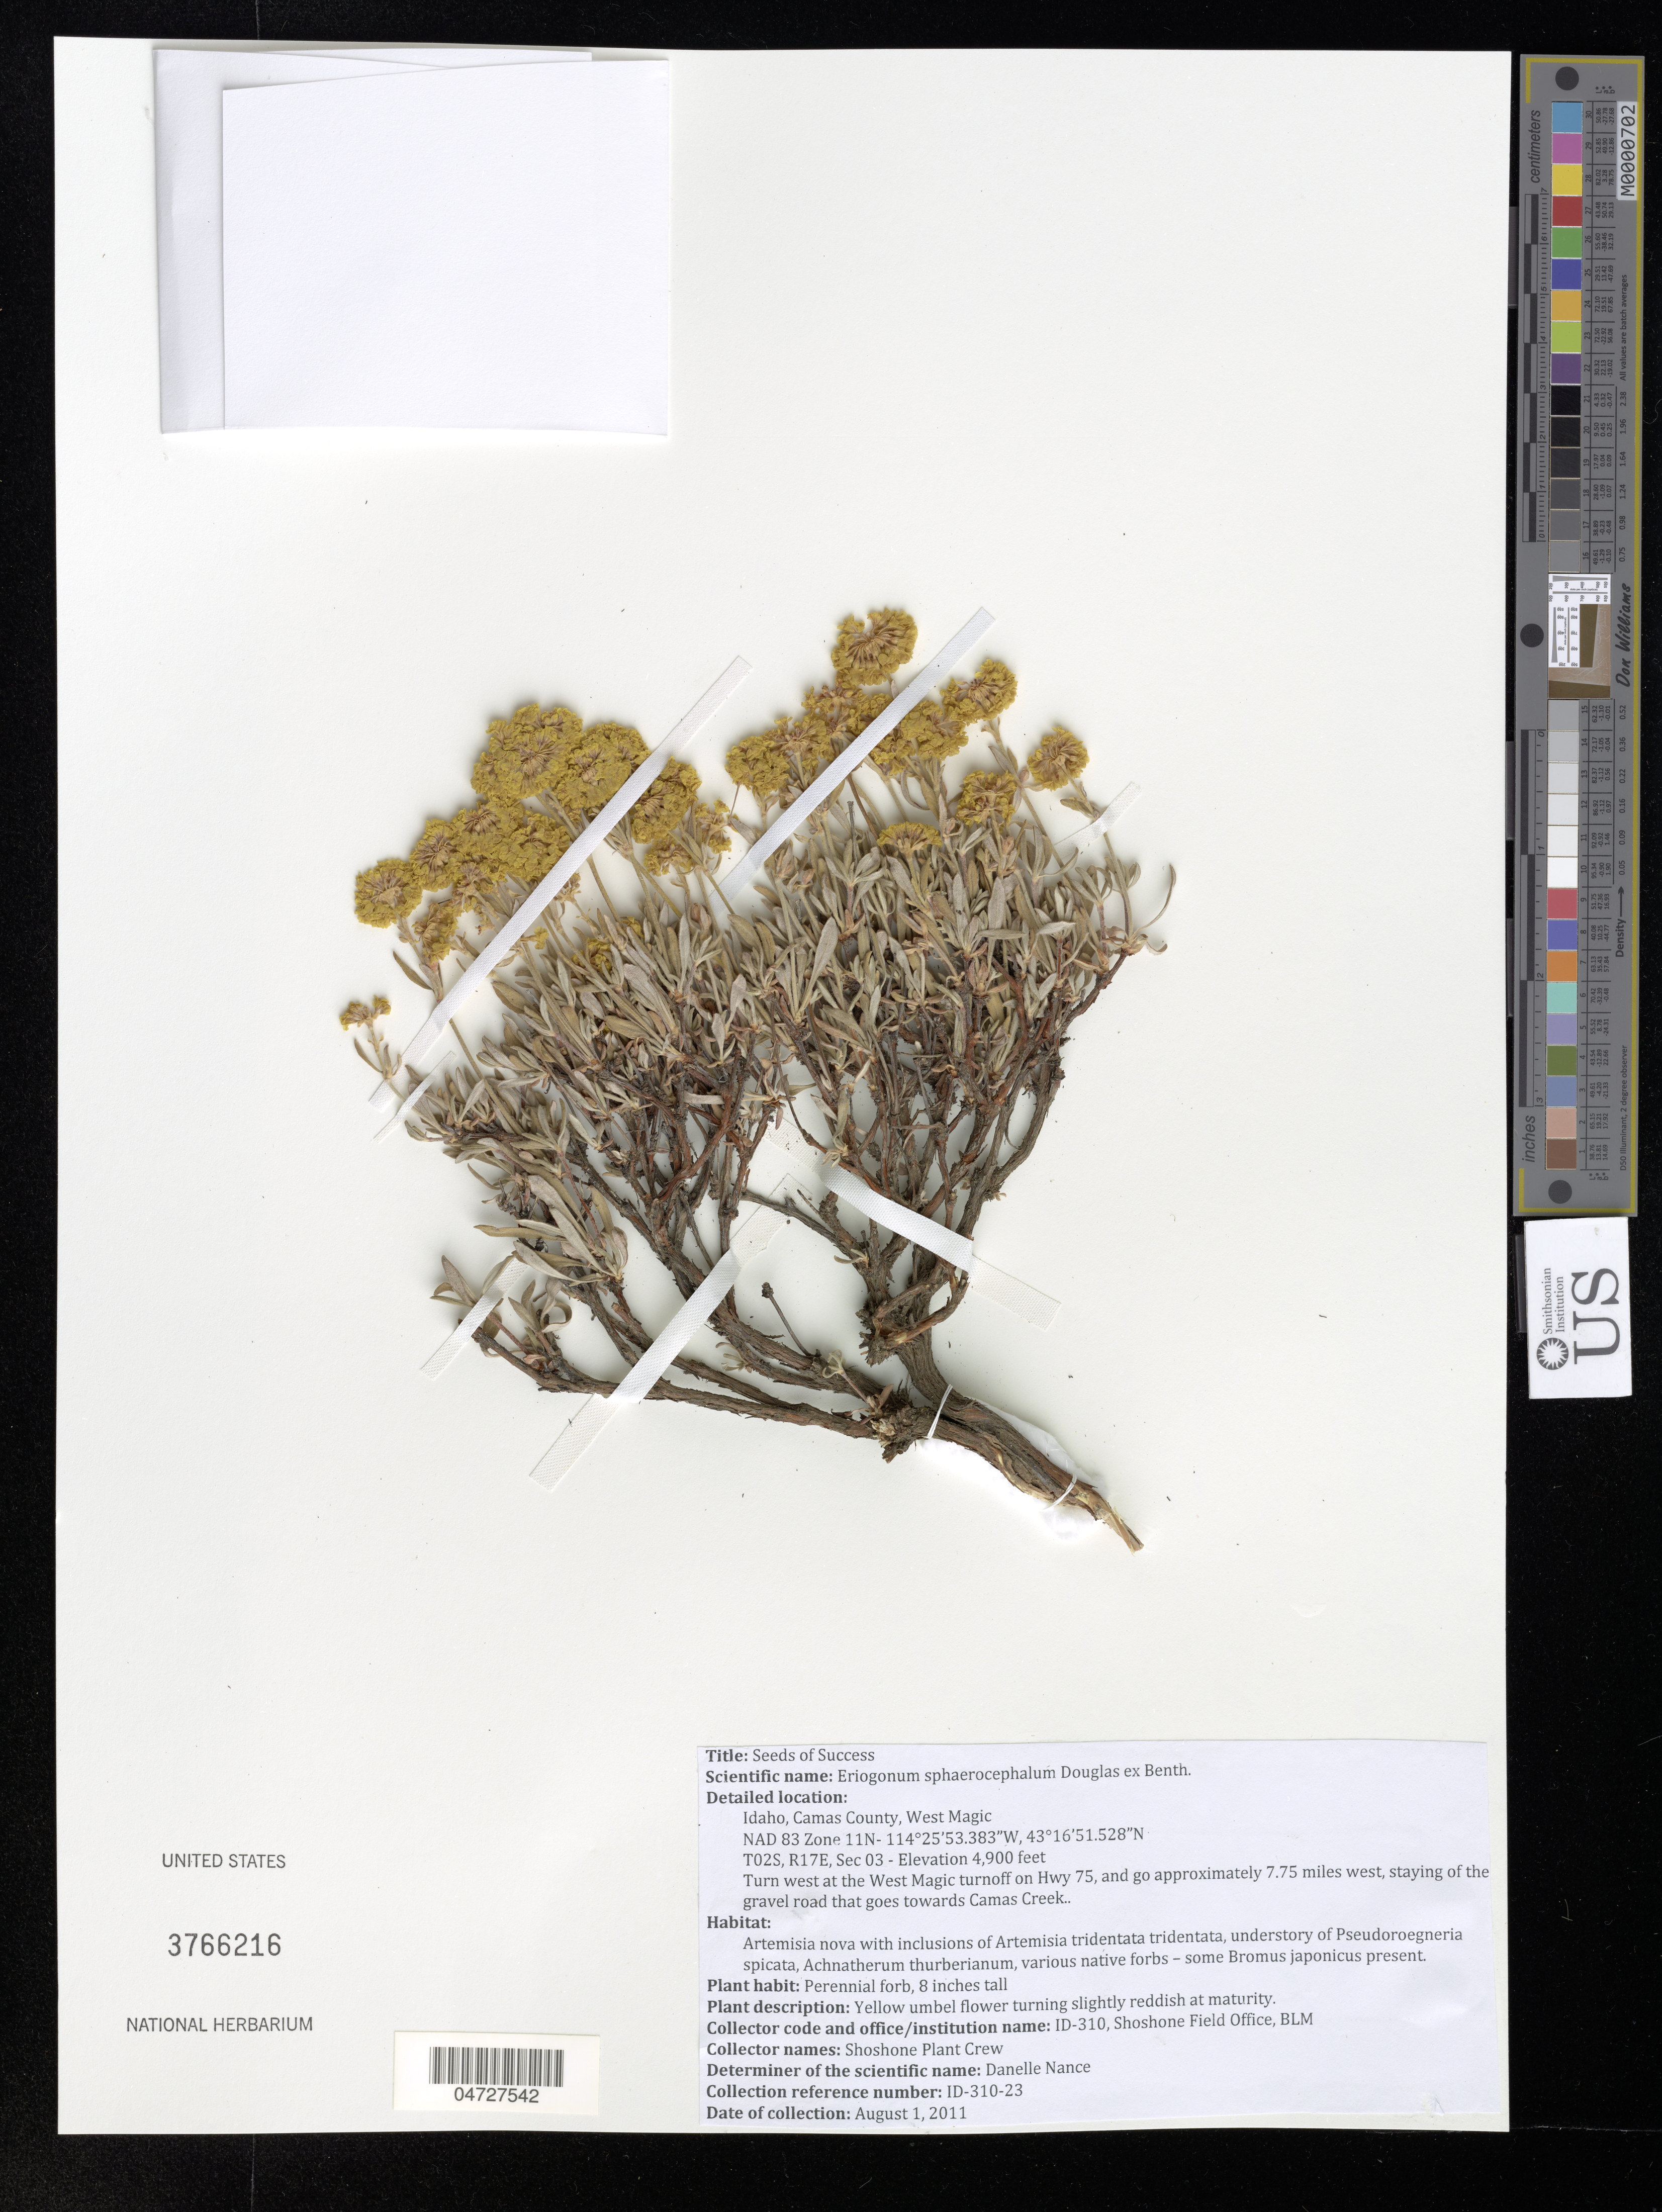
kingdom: Plantae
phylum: Tracheophyta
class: Magnoliopsida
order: Caryophyllales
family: Polygonaceae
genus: Eriogonum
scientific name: Eriogonum sphaerocephalum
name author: Benth. & Douglas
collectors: Shoshone Plant Crew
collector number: ID-310-23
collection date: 2011-08-01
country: United States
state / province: Idaho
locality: Camas County, West Magic. Turn west at the West Magic turnoff on Hwy 75, and go approximately 7.75 miles west, stayonf of the gravel road that goes towards Camas Creek.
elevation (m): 1494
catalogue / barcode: US 3766216